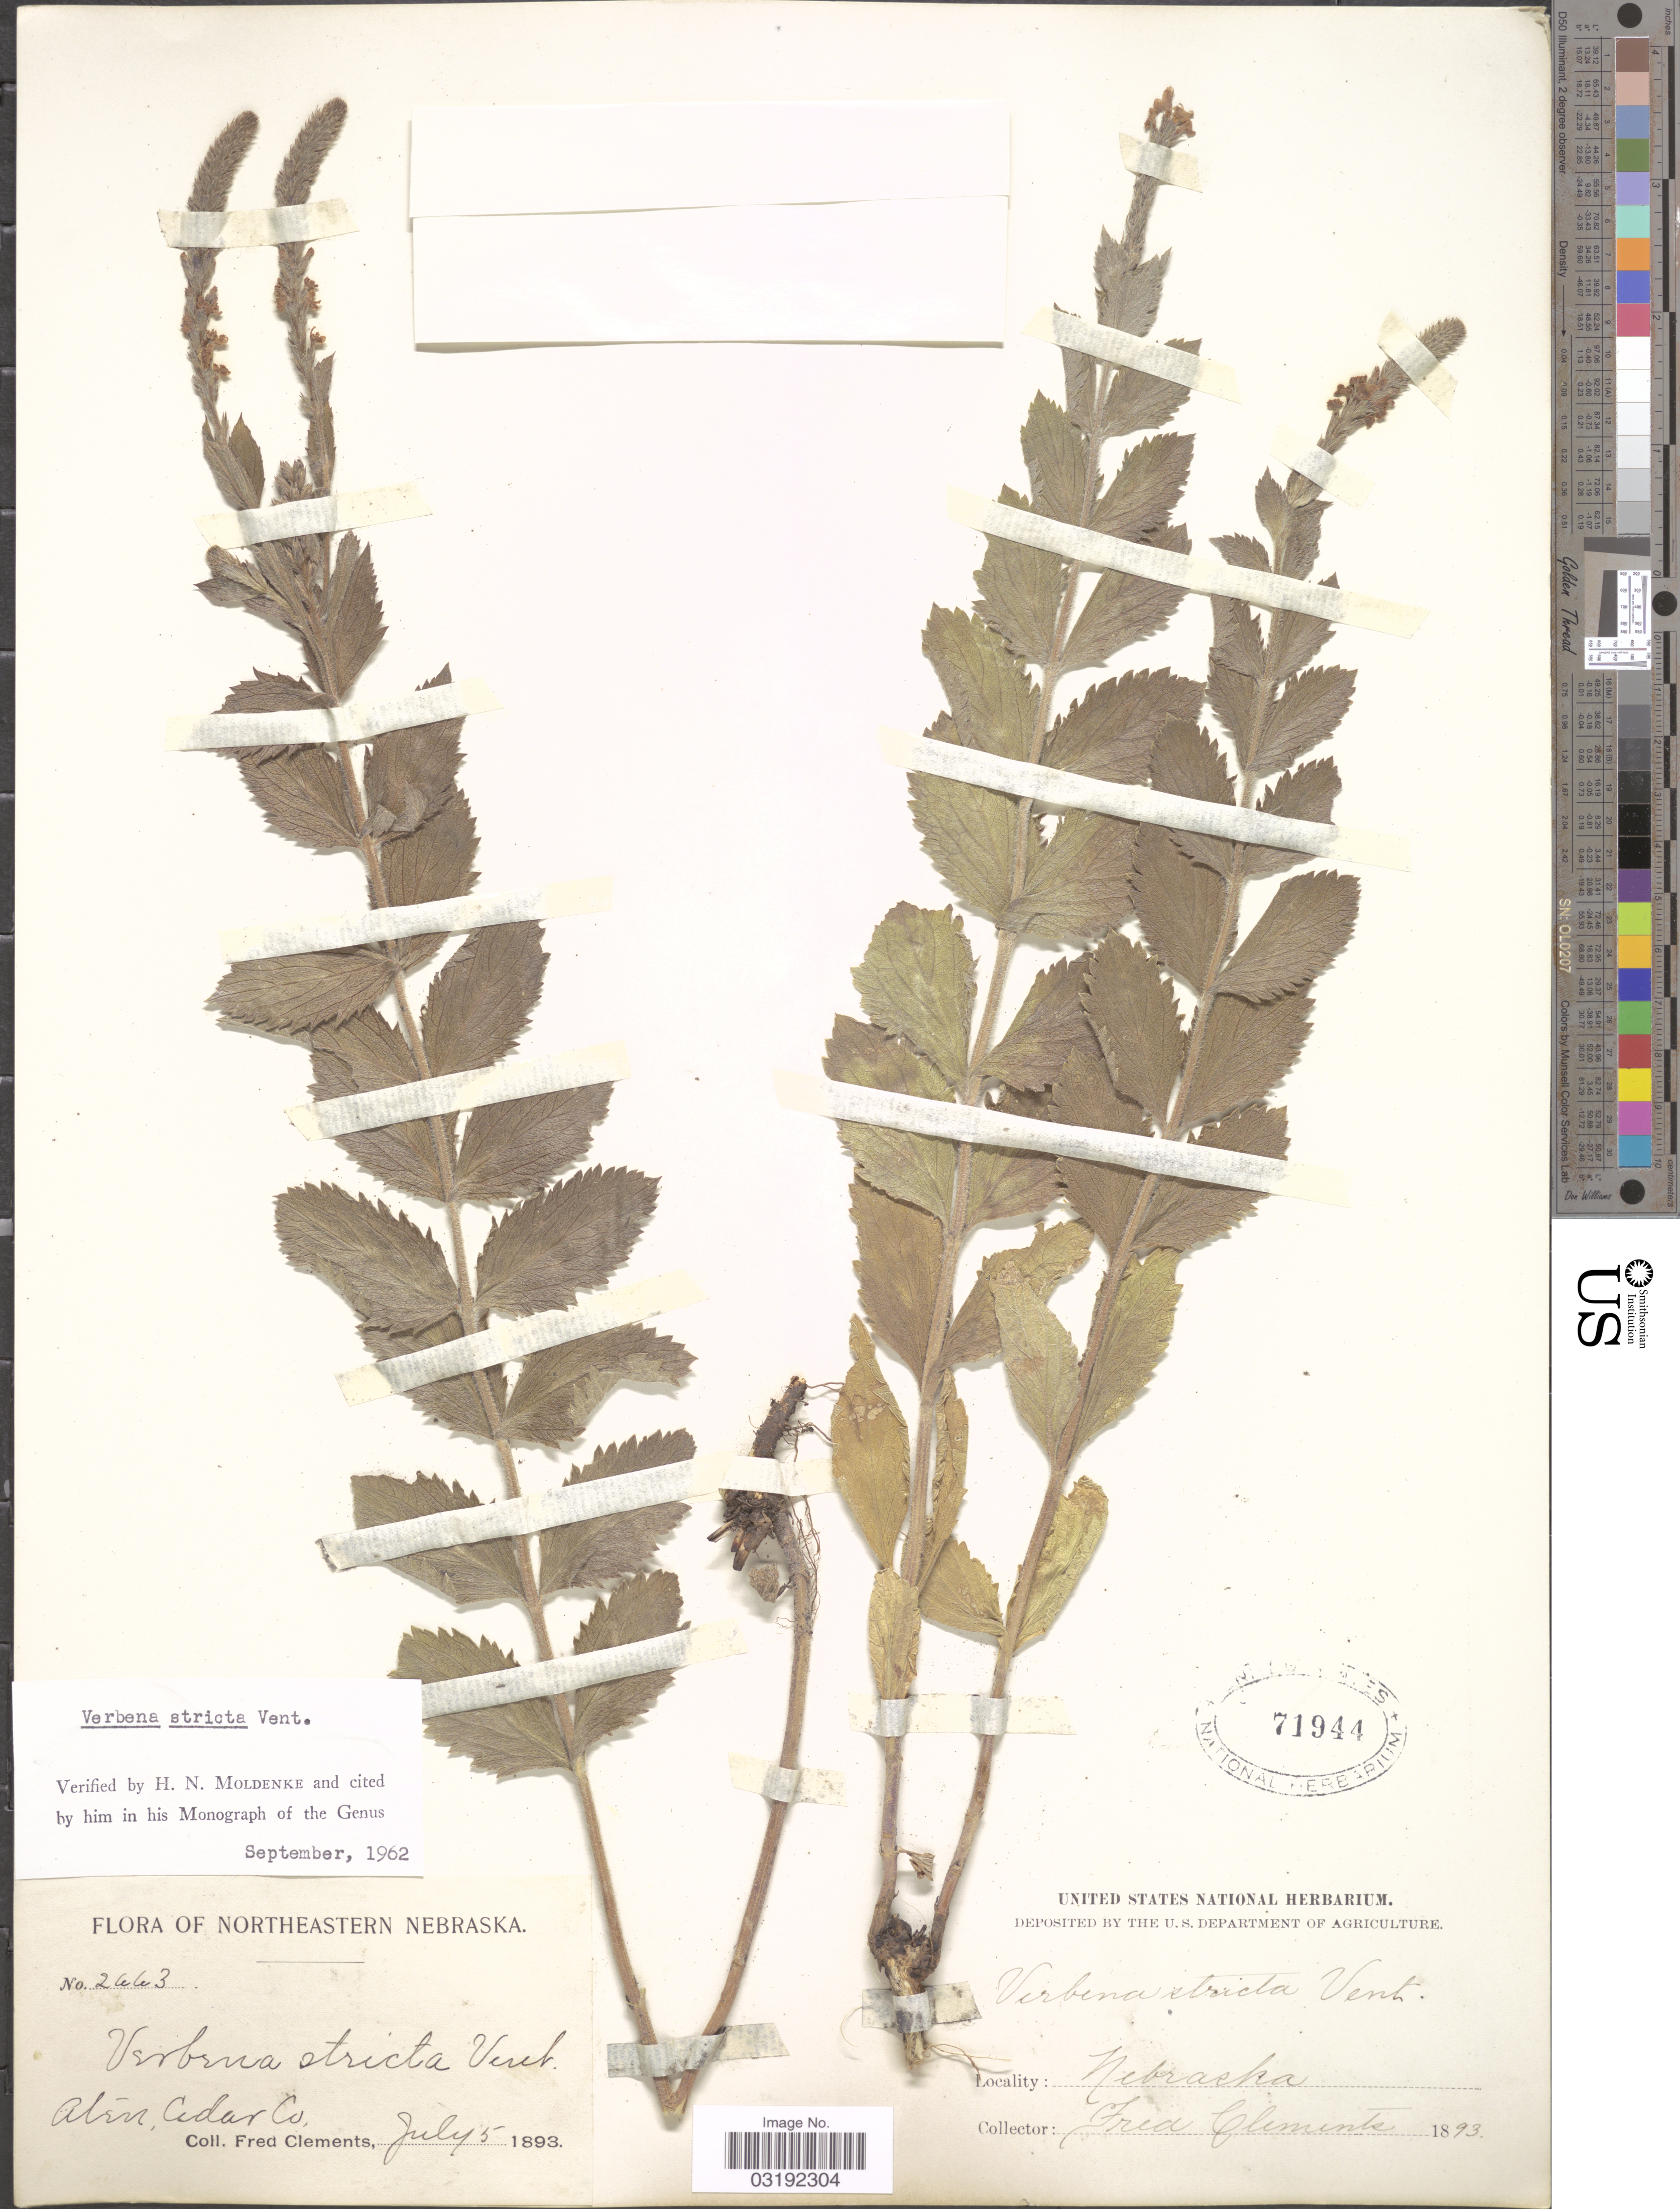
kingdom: Plantae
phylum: Tracheophyta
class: Magnoliopsida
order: Lamiales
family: Verbenaceae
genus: Verbena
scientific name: Verbena stricta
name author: Vent.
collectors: F. Clements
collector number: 2663*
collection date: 1893-07-05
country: United States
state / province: Nebraska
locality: Northeastern Nebraska. Aten, Cedar Co.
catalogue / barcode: US 71944